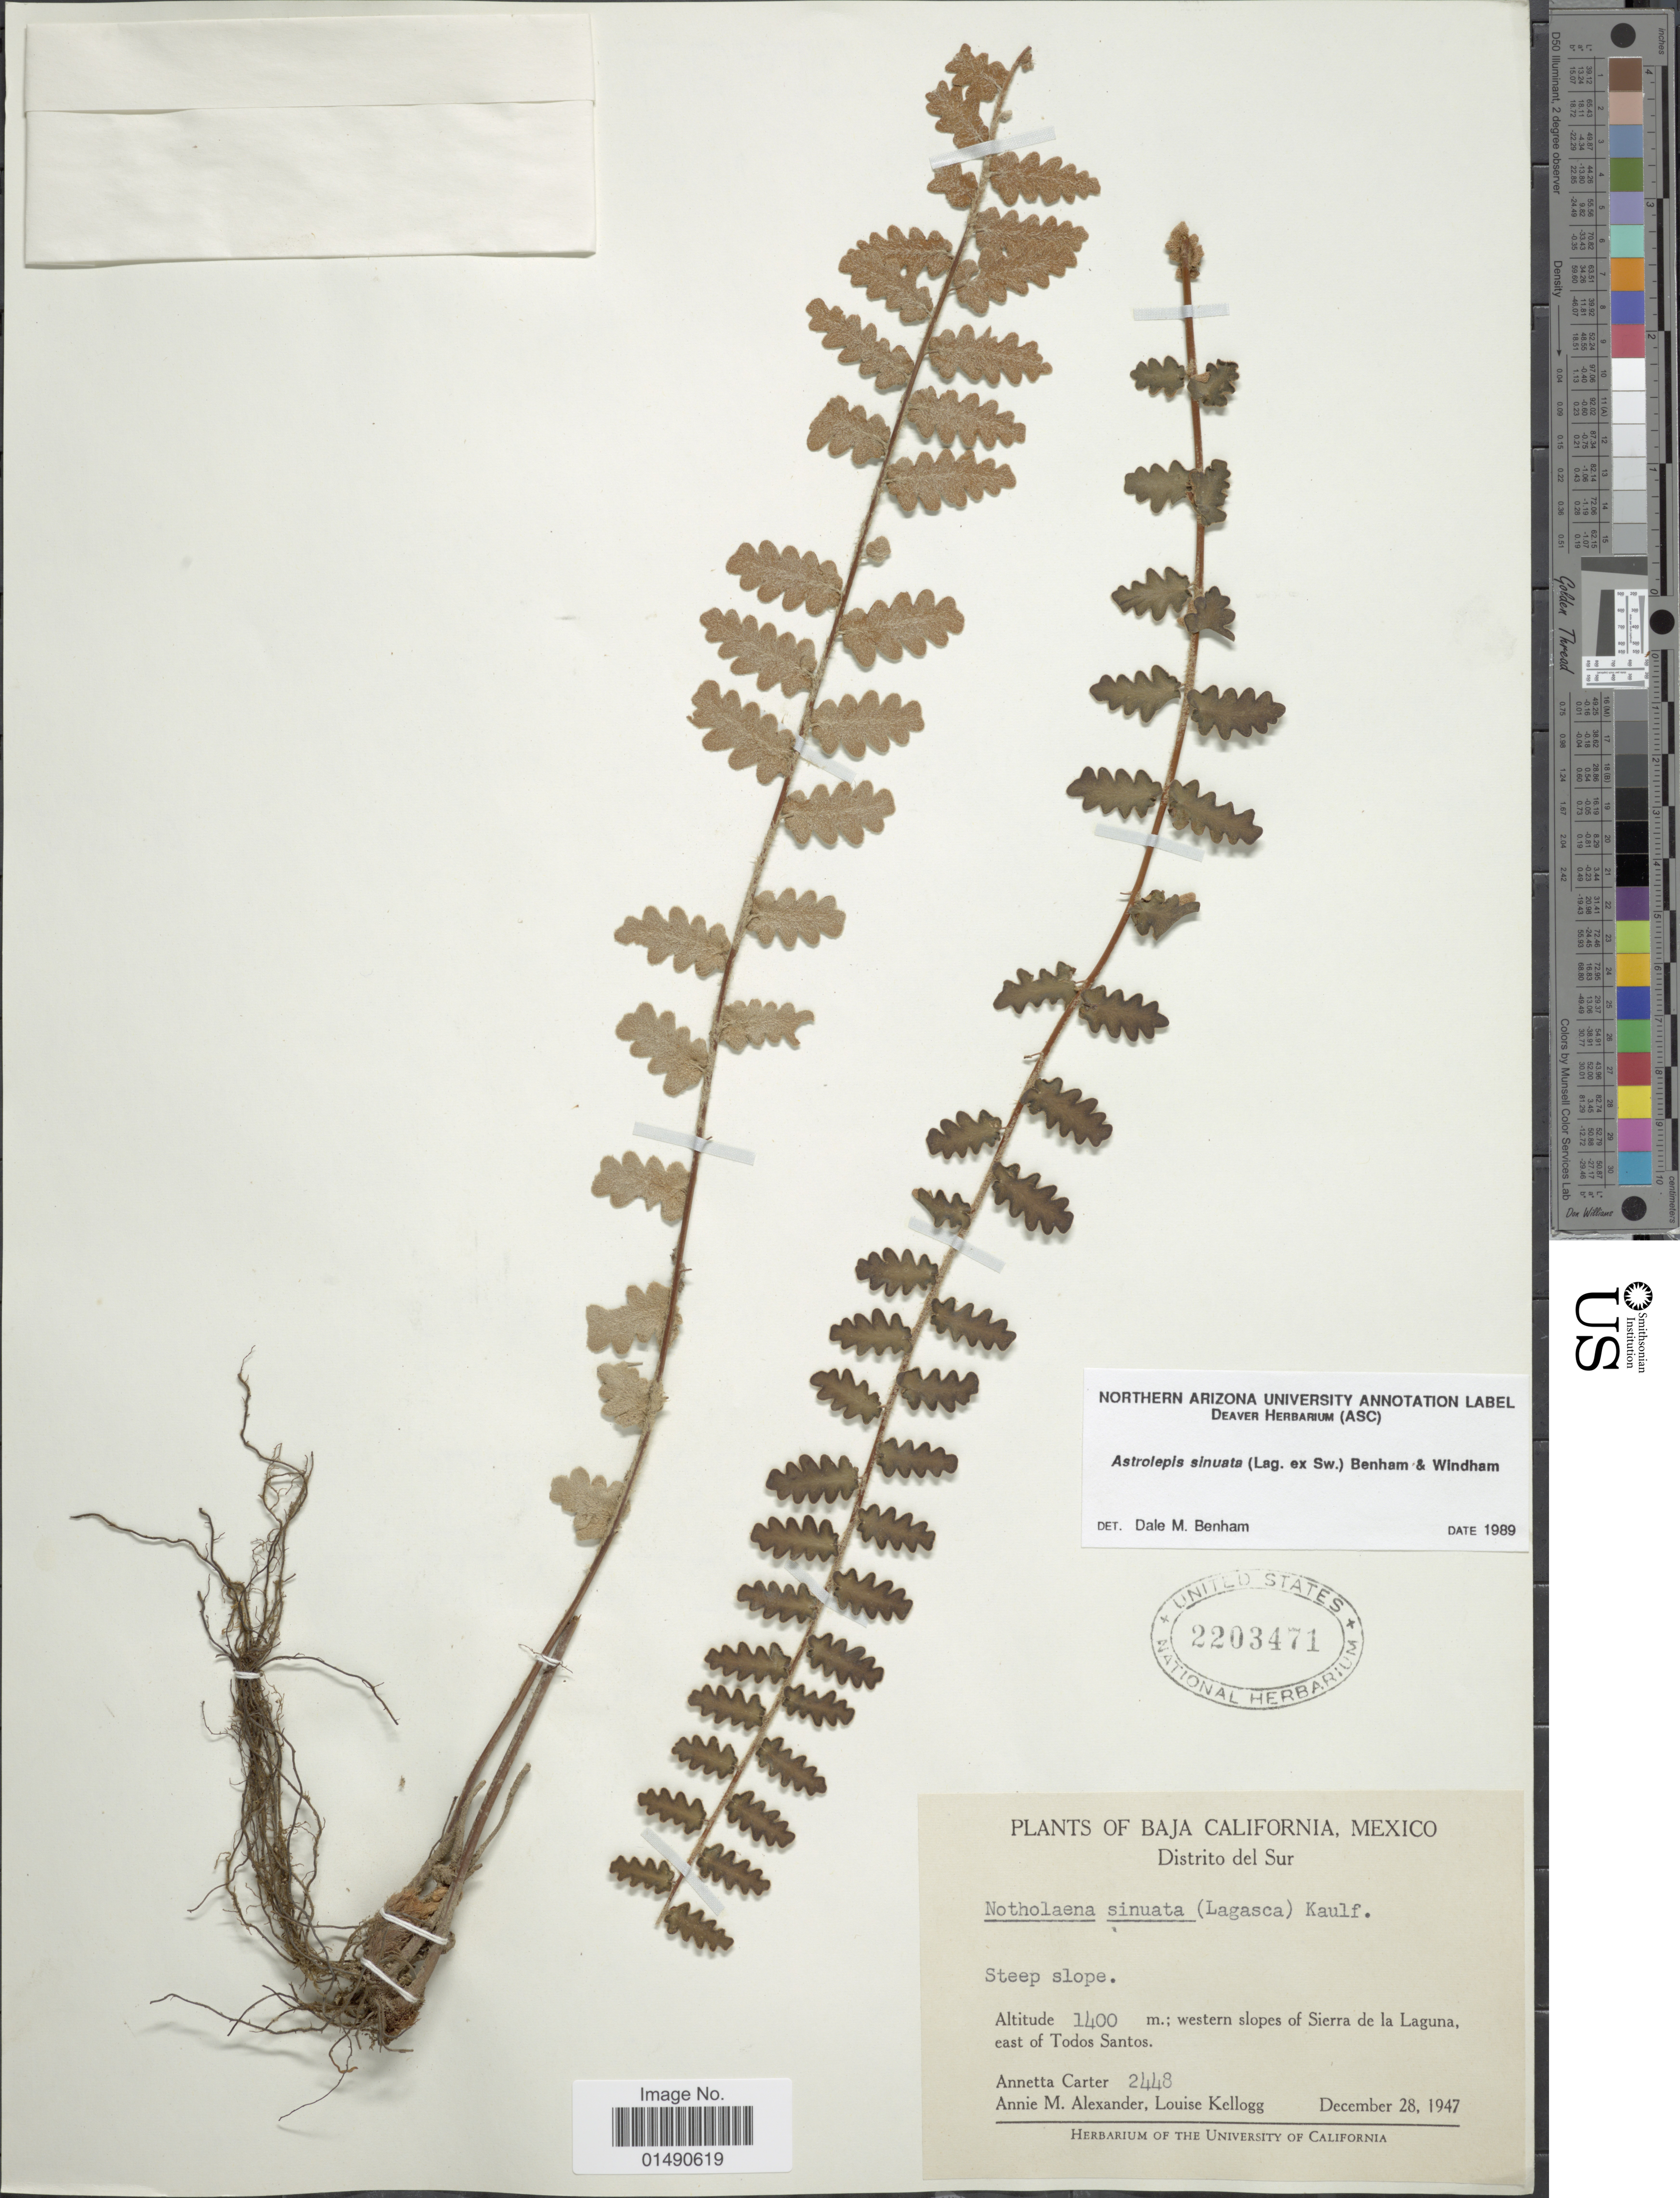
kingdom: Plantae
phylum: Tracheophyta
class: Polypodiopsida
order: Polypodiales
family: Pteridaceae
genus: Astrolepis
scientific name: Astrolepis sinuata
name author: (Lag. ex Sw.) D.M. Benham & Windham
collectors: A. Carter, A. M. Alexander & L. Kellogg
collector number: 2448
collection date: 1947-12-28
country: Mexico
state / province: Baja California Sur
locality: Distrito del Sur, western slopes of Siera de la Lagina, east of Todos Santos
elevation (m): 1400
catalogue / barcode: US 2203471